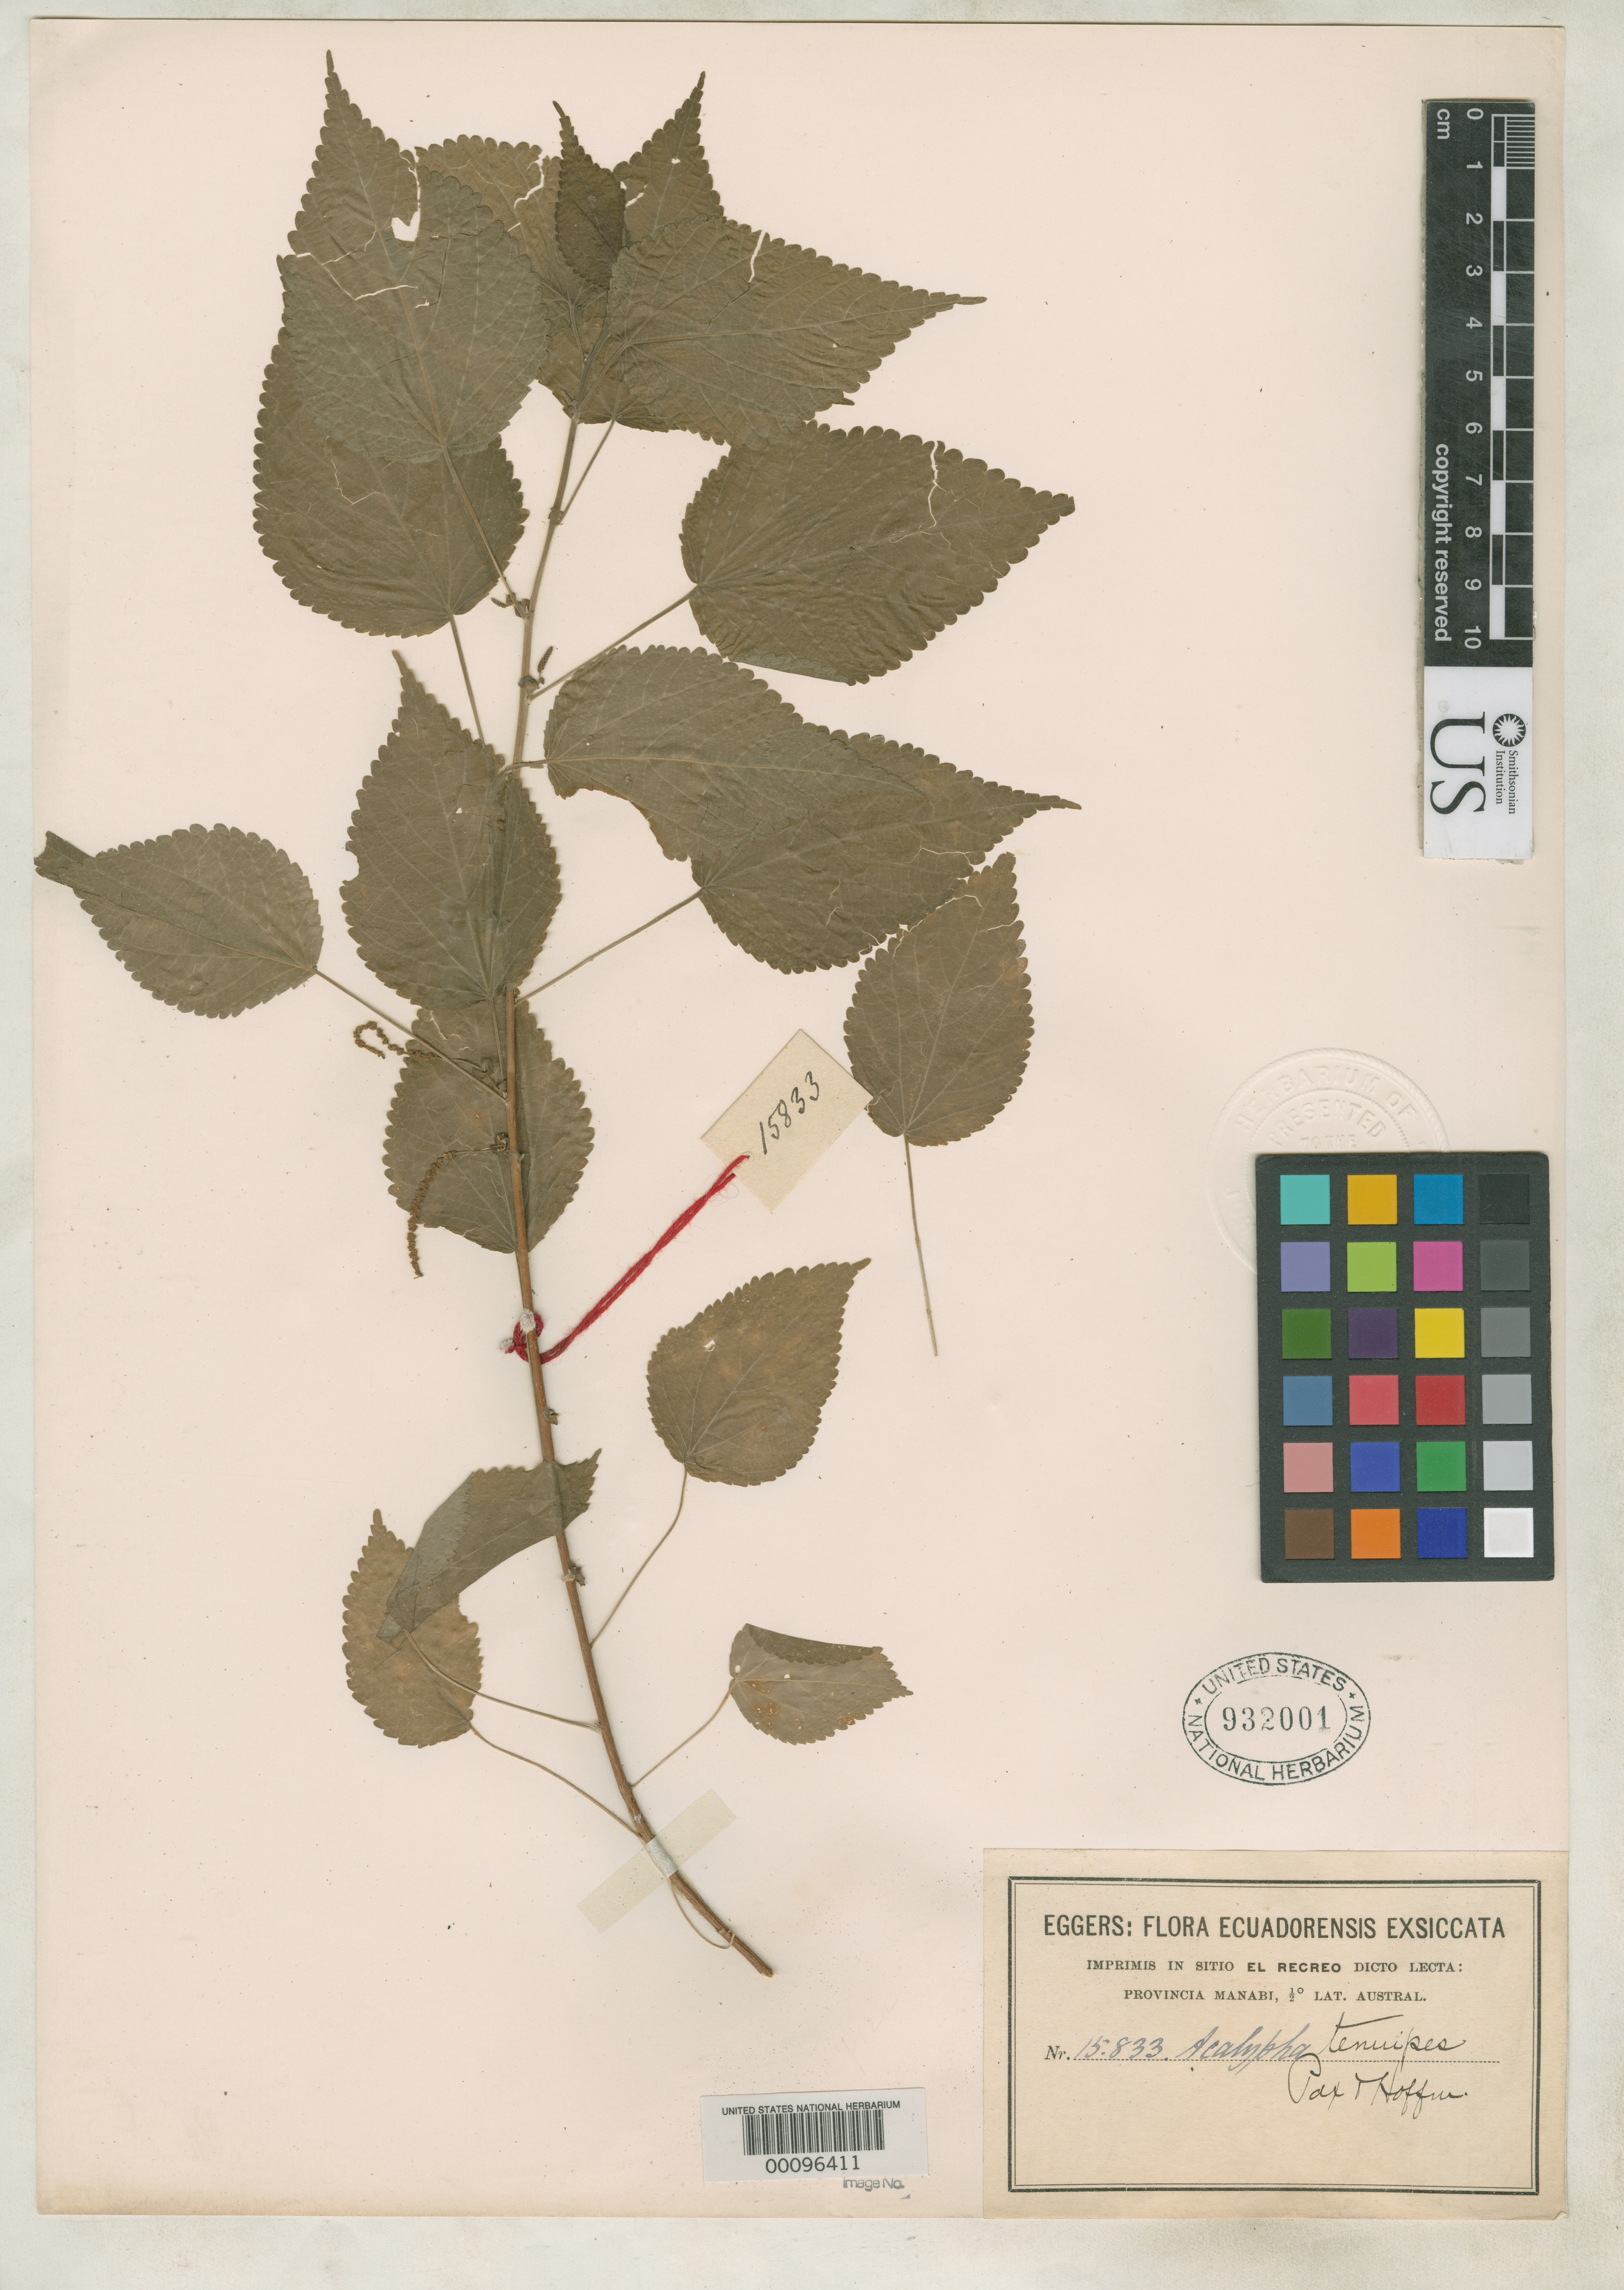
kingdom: Plantae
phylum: Tracheophyta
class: Magnoliopsida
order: Malpighiales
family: Euphorbiaceae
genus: Acalypha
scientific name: Acalypha tenuipes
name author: Pax & K. Hoffm. in Engl.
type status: Isotype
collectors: H. F. A. von Eggers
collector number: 15833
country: Ecuador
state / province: Manabí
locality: El Recreo.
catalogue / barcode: US 932001